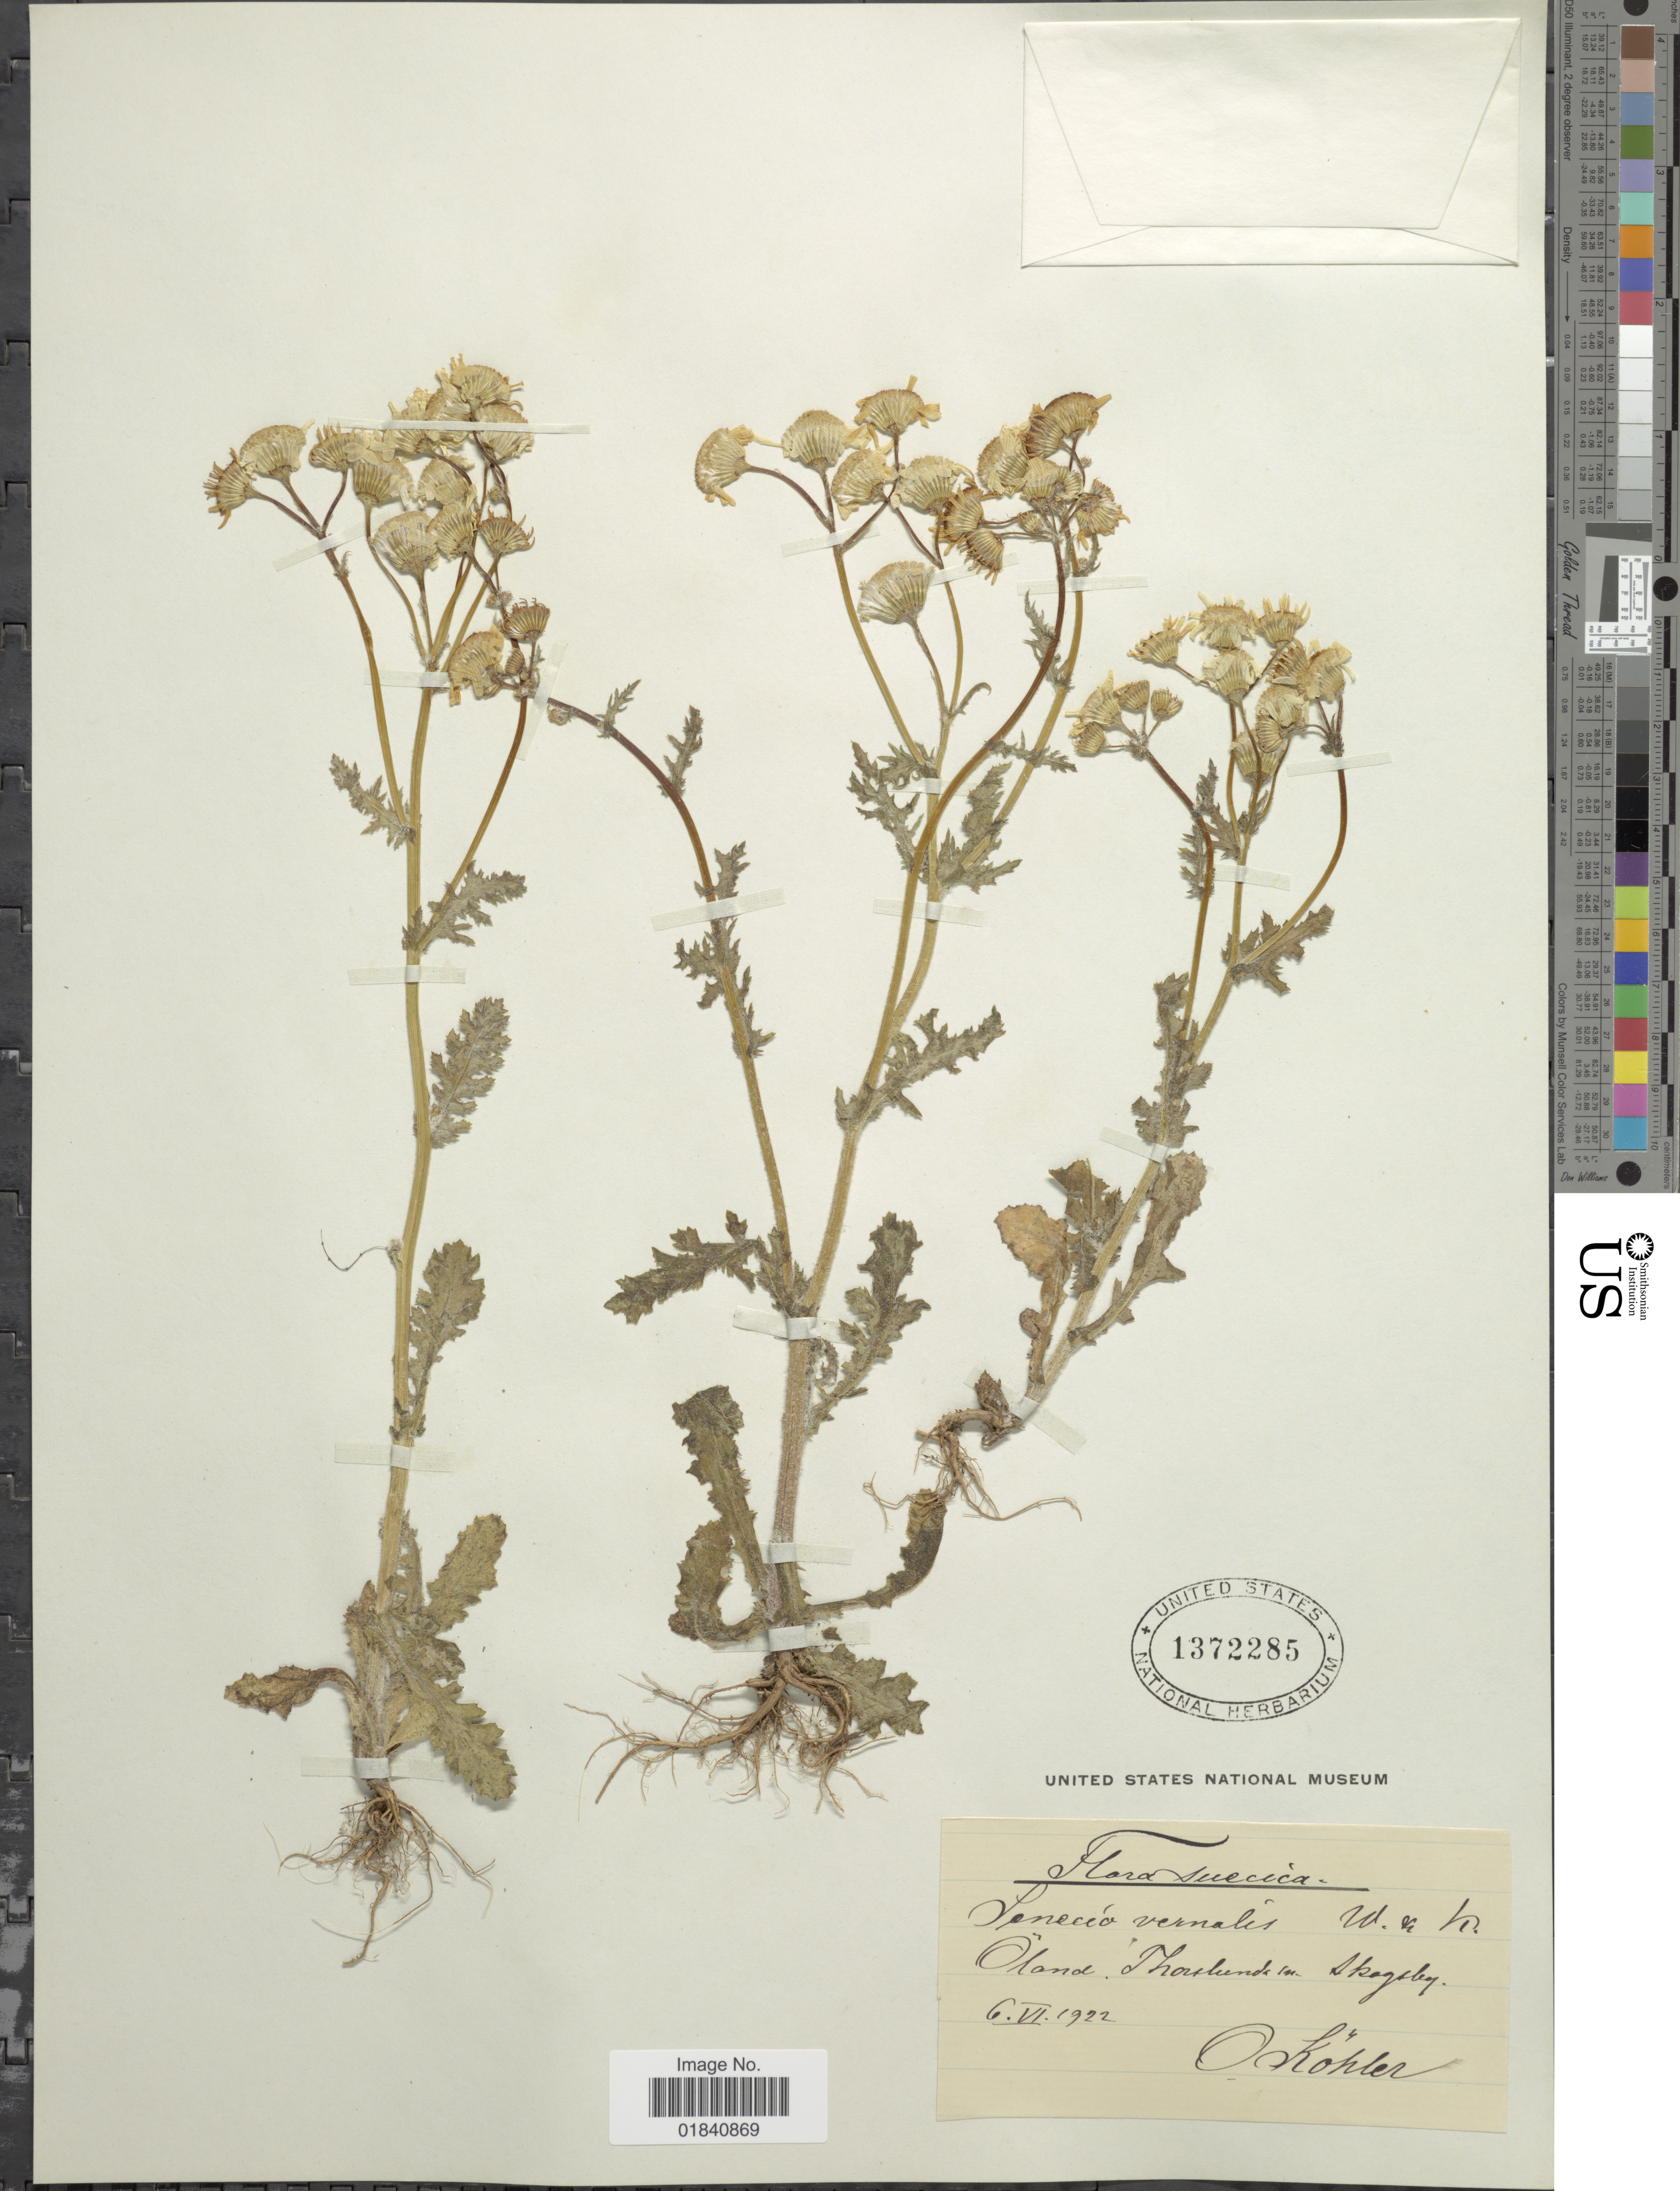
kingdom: Plantae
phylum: Tracheophyta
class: Magnoliopsida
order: Asterales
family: Asteraceae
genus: Senecio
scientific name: Senecio leucanthemifolius subsp. vernalis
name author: (Waldst. & Kit.) Greuter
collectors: O. Köhler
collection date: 1922-06-06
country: Sweden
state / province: Kalmar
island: Oland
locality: Oland. Thorslunda in Skogsby.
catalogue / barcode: US 1372285